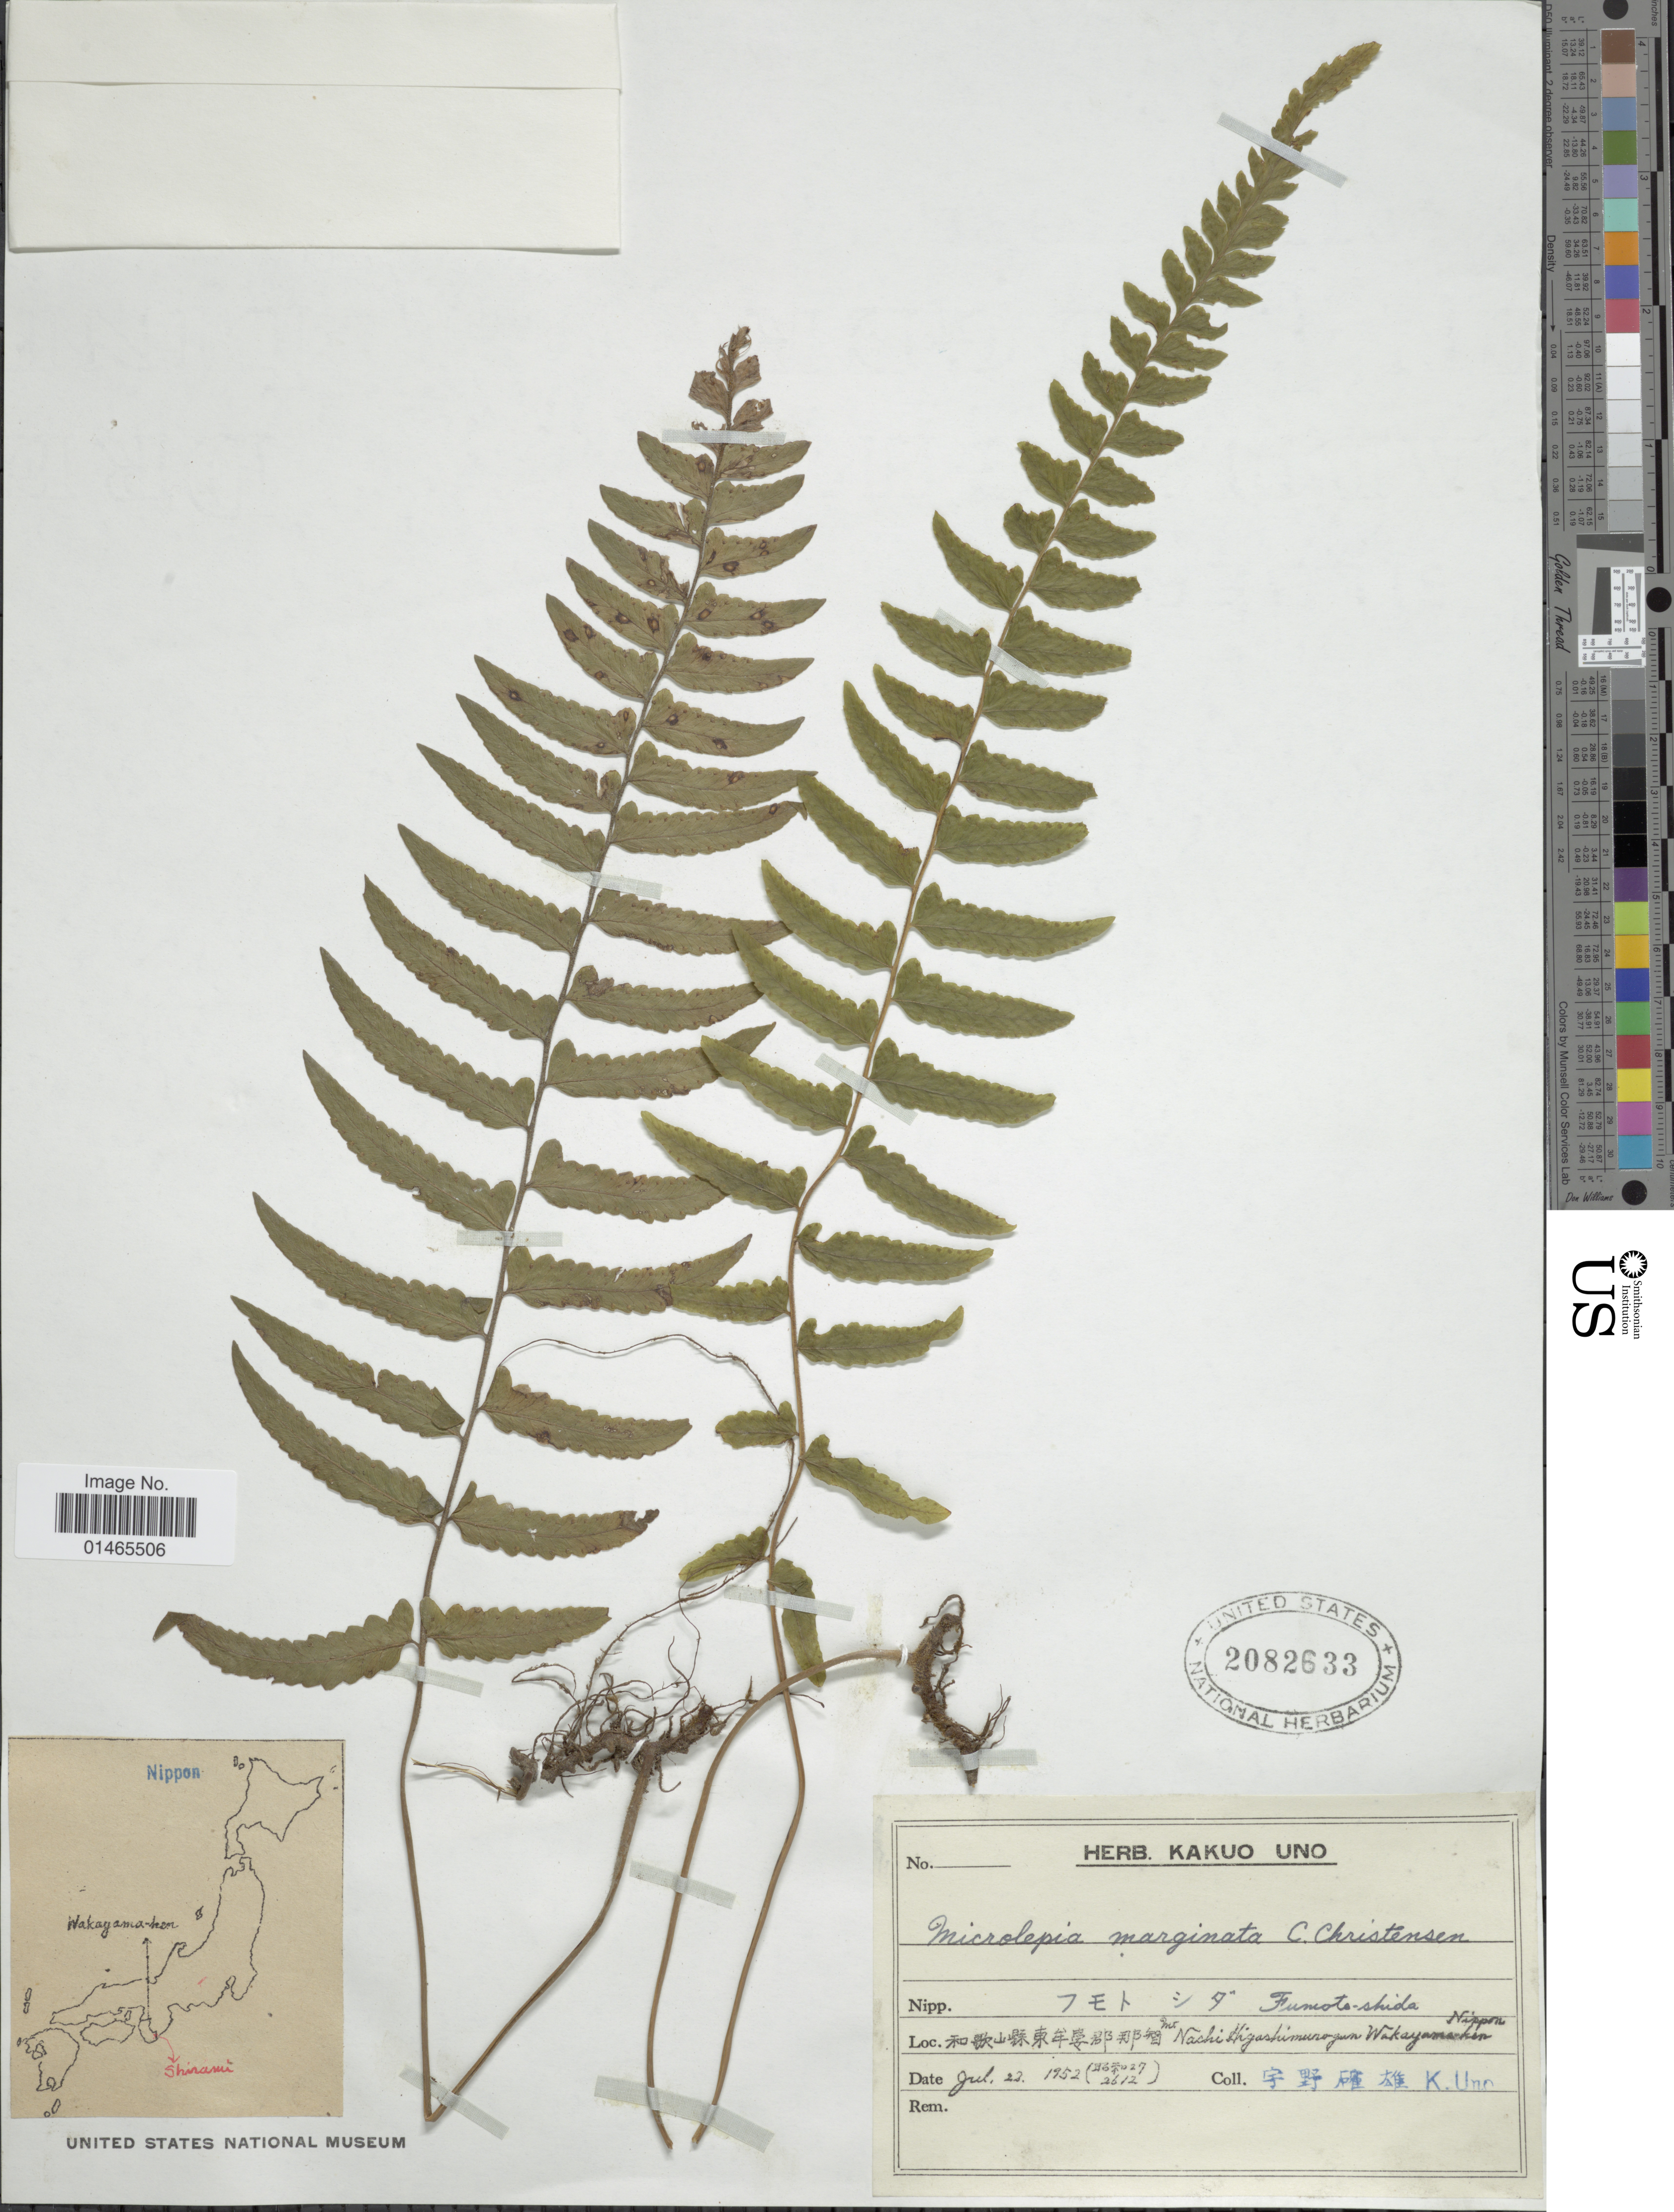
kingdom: Plantae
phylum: Tracheophyta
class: Polypodiopsida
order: Polypodiales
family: Dennstaedtiaceae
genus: Microlepia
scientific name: Microlepia marginata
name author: (Houtt.) C. Chr.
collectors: K. Uno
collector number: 2612*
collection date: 1952-07-23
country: Japan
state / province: Wakayama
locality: Nashi Higashimuro-gun Wakayama-ken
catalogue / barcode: US 2082633